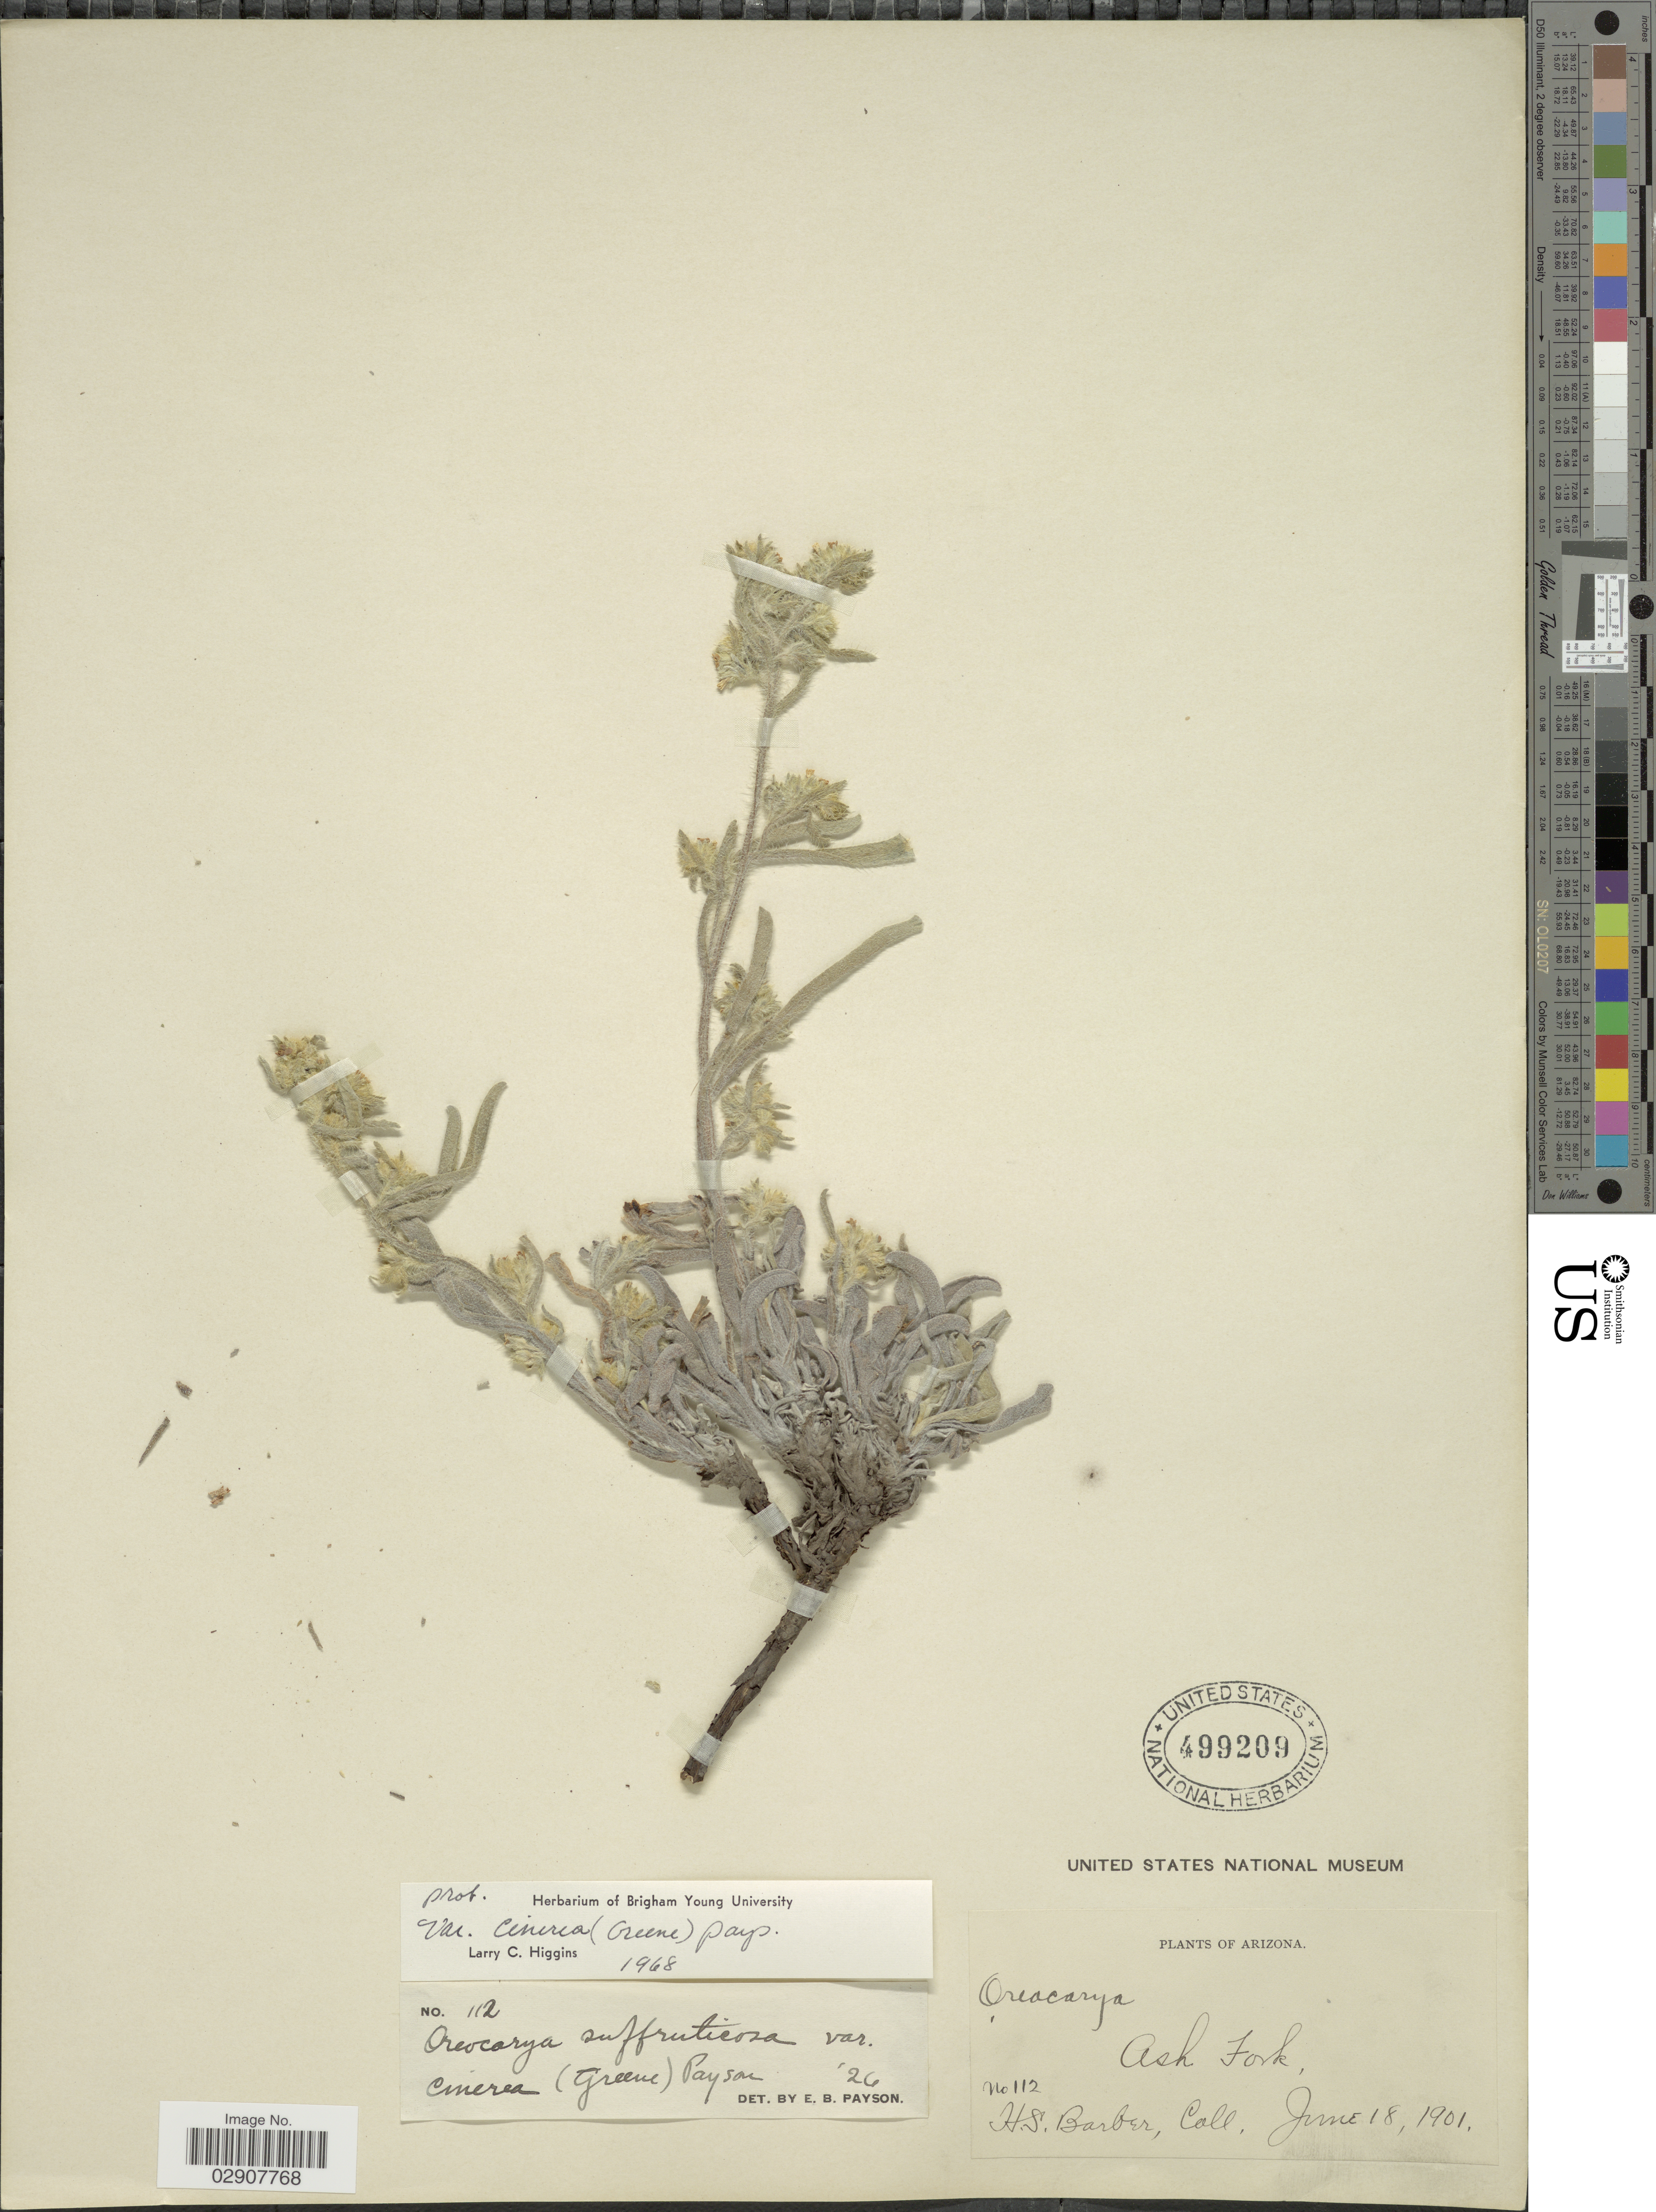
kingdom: Plantae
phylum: Tracheophyta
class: Magnoliopsida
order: Boraginales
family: Boraginaceae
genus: Cryptantha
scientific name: Cryptantha jamesii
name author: (Torr.) Payson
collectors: H. Barber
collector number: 112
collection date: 1901-06-18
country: United States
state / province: Arizona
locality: Ash Fork. Arizona.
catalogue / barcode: US 499209